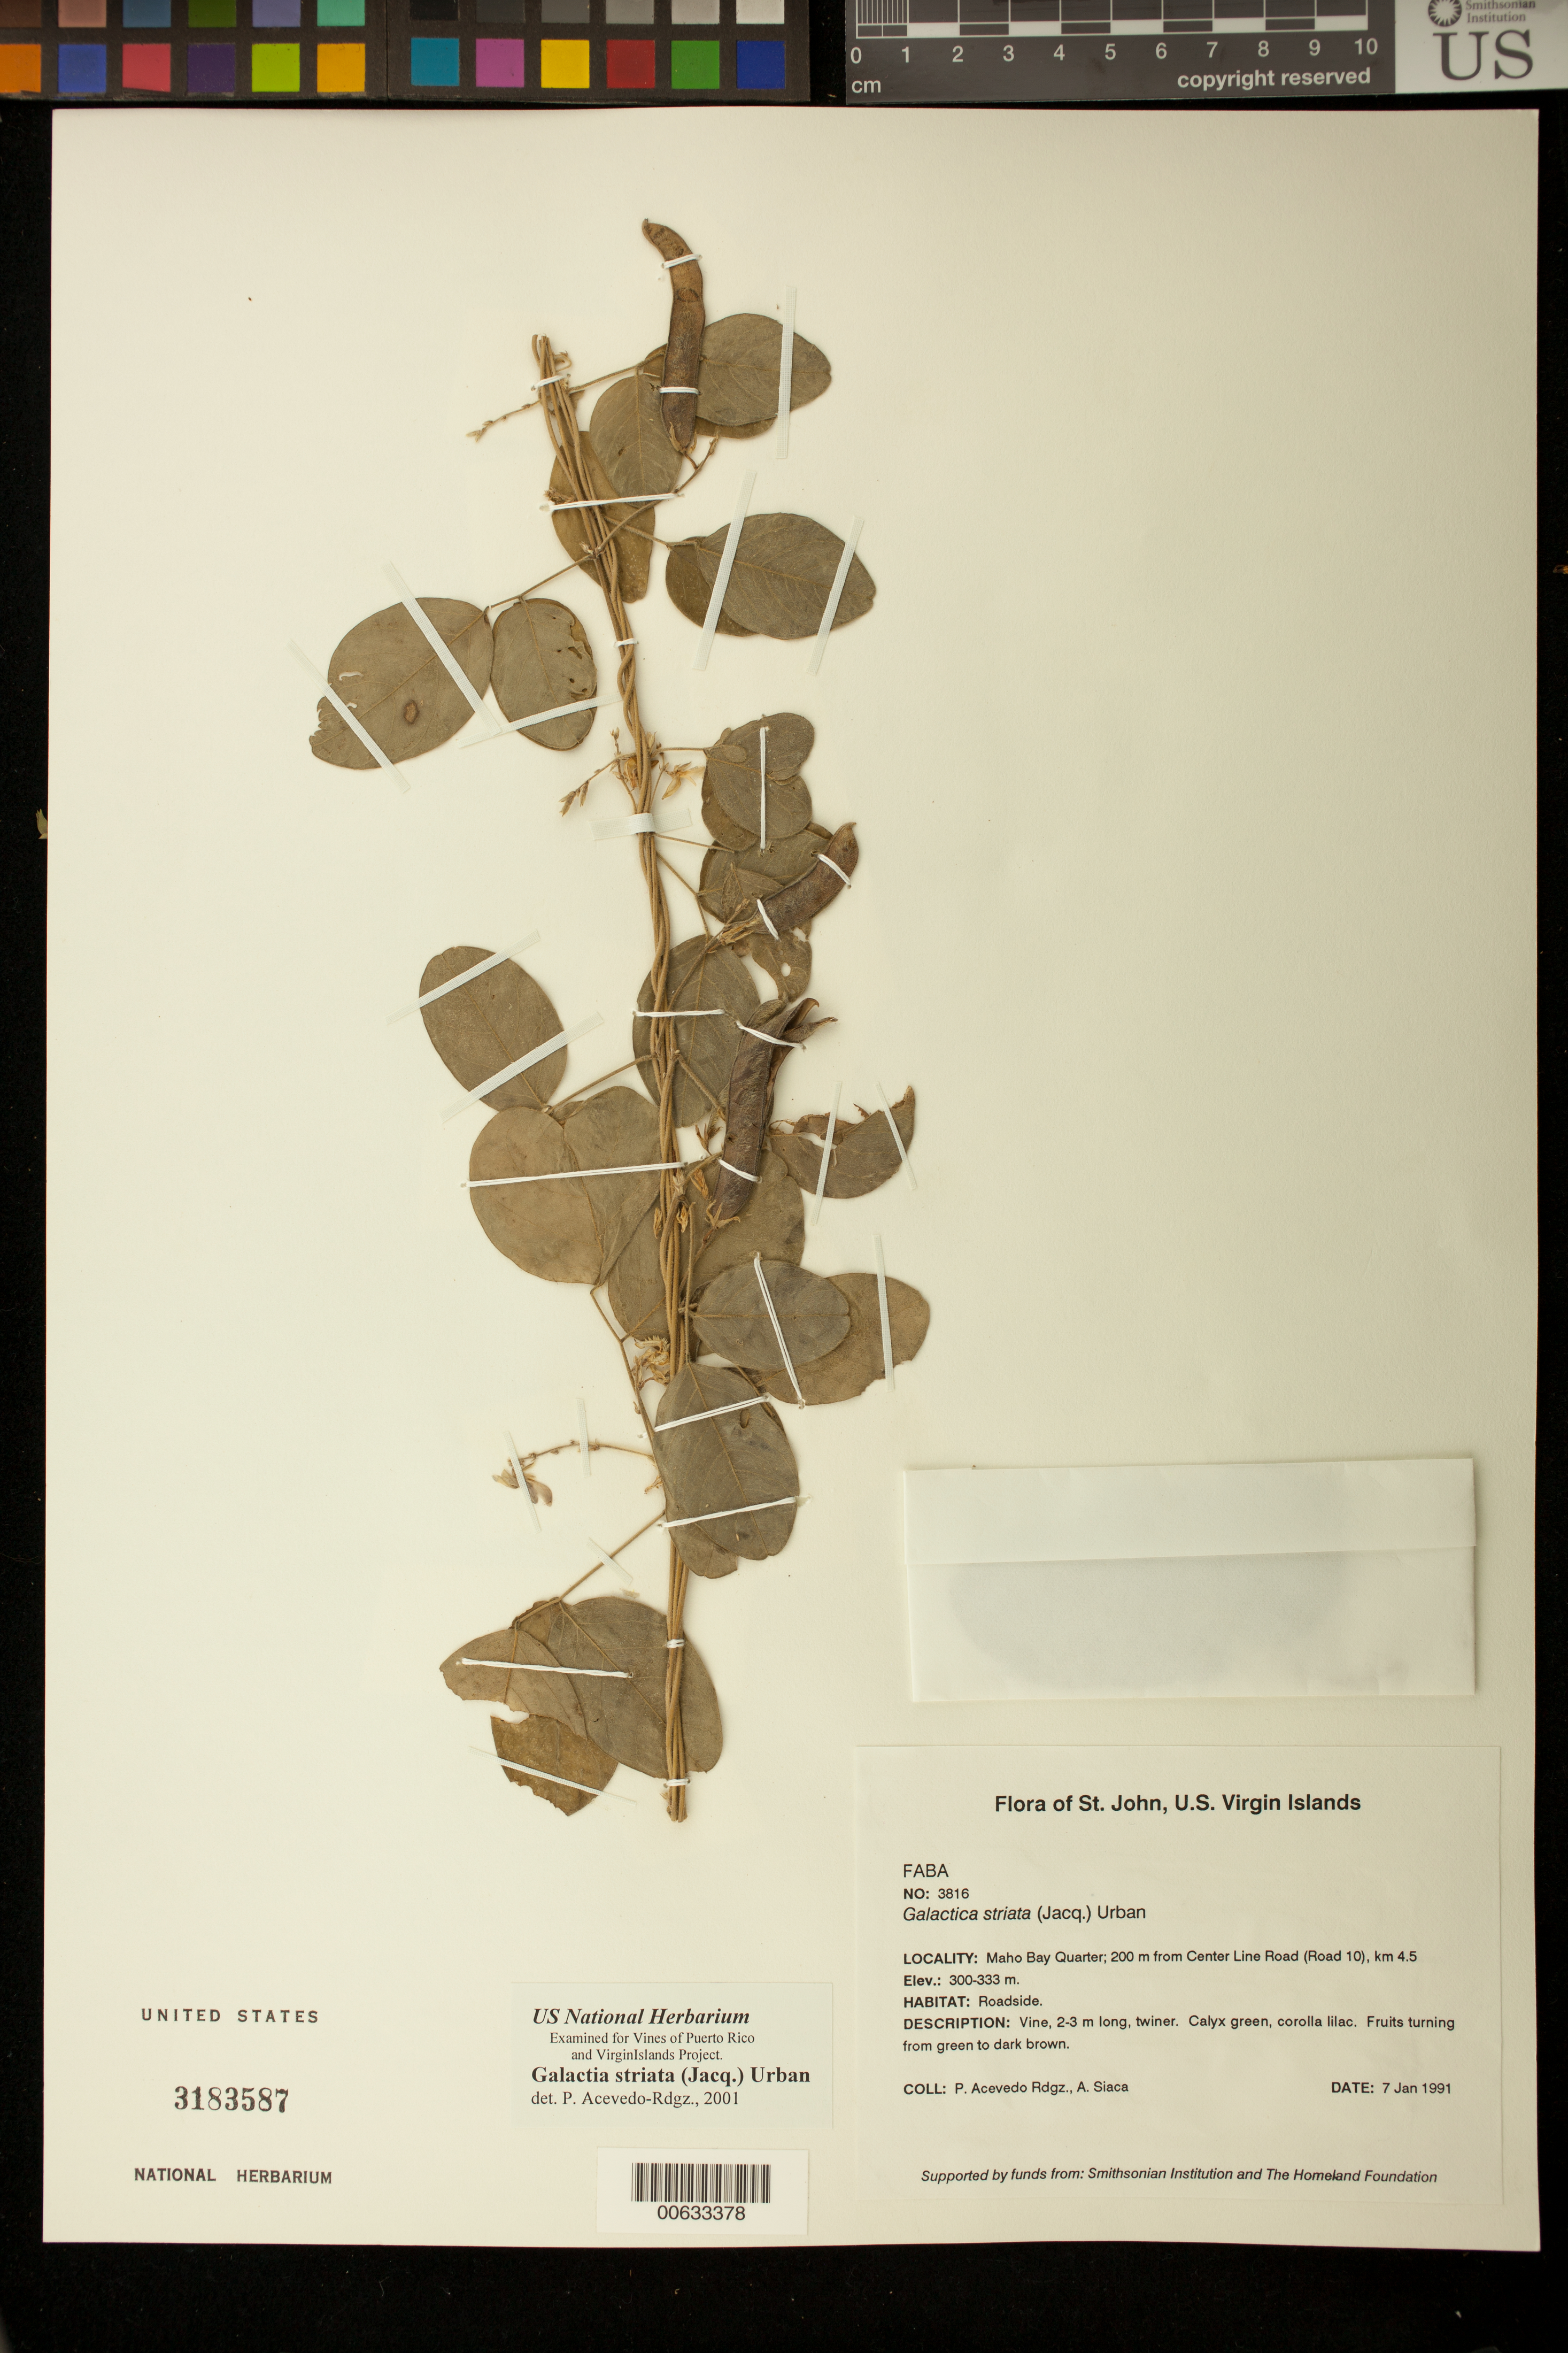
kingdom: Plantae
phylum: Tracheophyta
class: Magnoliopsida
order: Fabales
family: Fabaceae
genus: Galactia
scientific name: Galactia striata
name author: (Jacq.) Urb.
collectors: P. Acevedo-Rodr. & A. Siaca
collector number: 3816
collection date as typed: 07 Jan 1991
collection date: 1991-01-07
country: U.S. Virgin Islands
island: St. John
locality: Maho Bay Quarter; 200 m from Center Line Road (Road 10), km 4.5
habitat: Roadside.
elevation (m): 300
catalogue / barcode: US 3183587